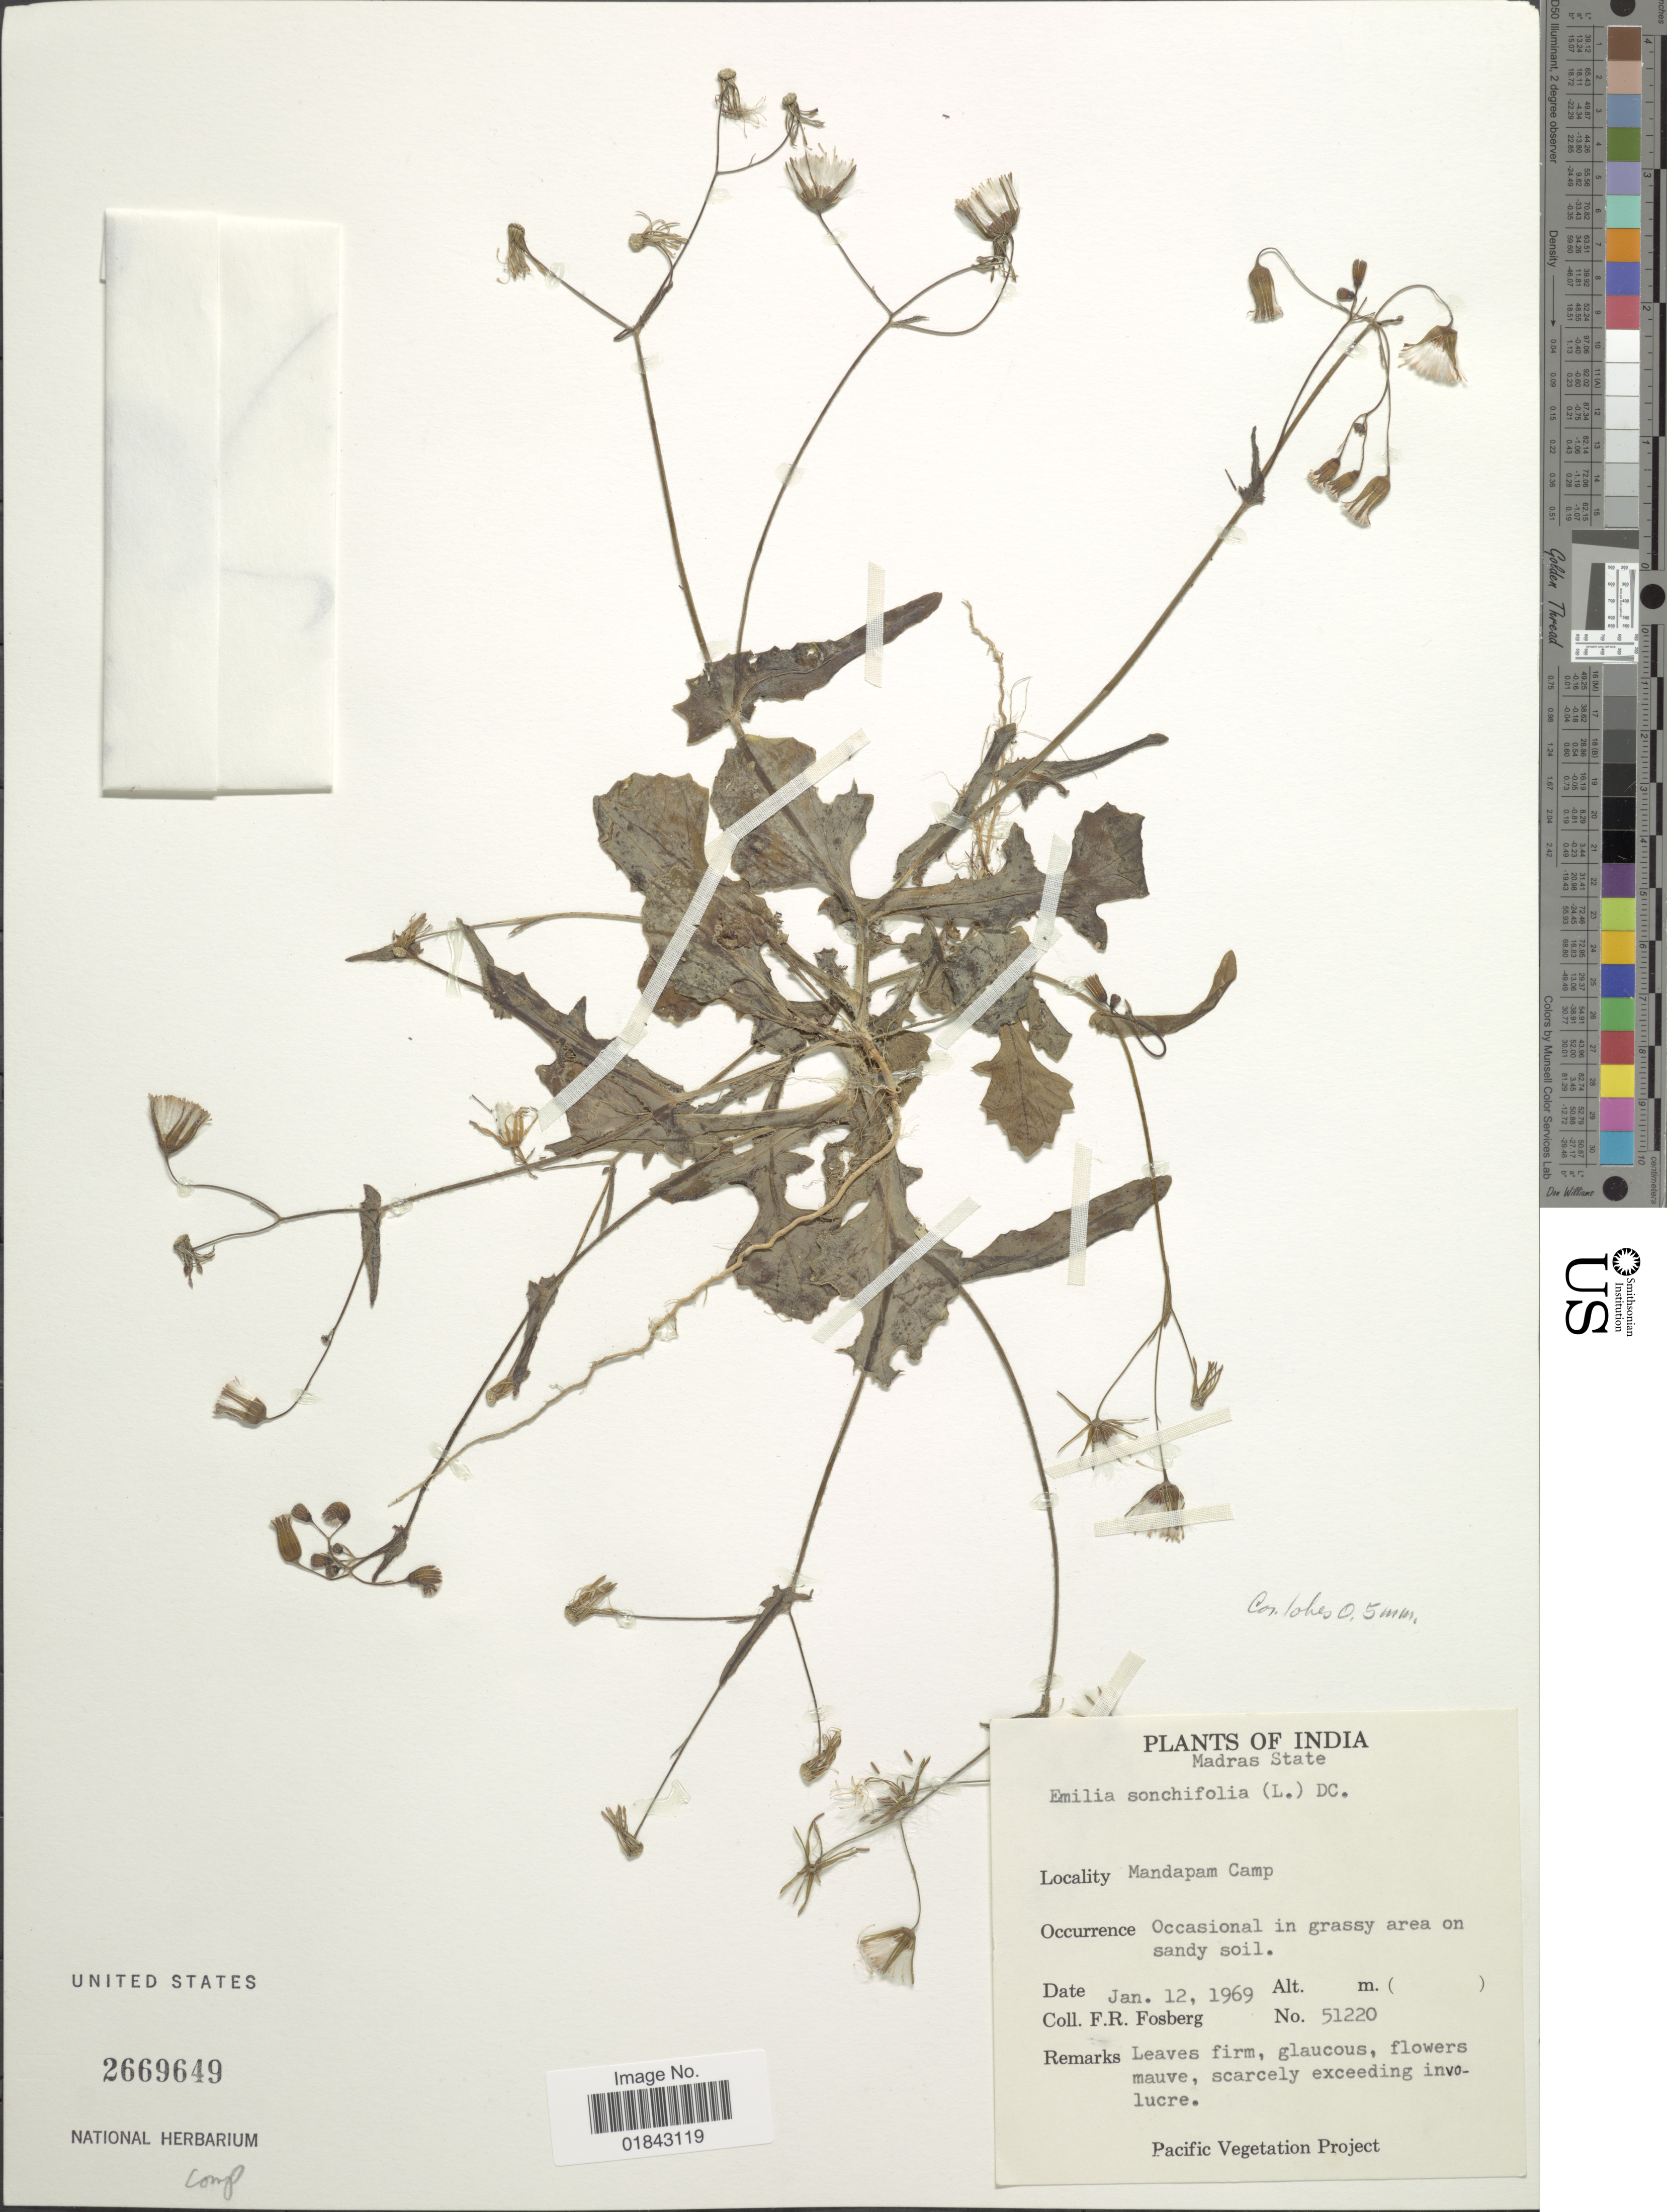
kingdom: Plantae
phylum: Tracheophyta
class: Magnoliopsida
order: Asterales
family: Asteraceae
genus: Emilia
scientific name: Emilia sonchifolia var. sonchifolia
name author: (L.) DC.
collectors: F. R. Fosberg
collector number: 51220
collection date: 1969-01-12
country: India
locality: Madras State, Mandapam Camp, occasional in grassy area on sandy soil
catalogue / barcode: US 2669649